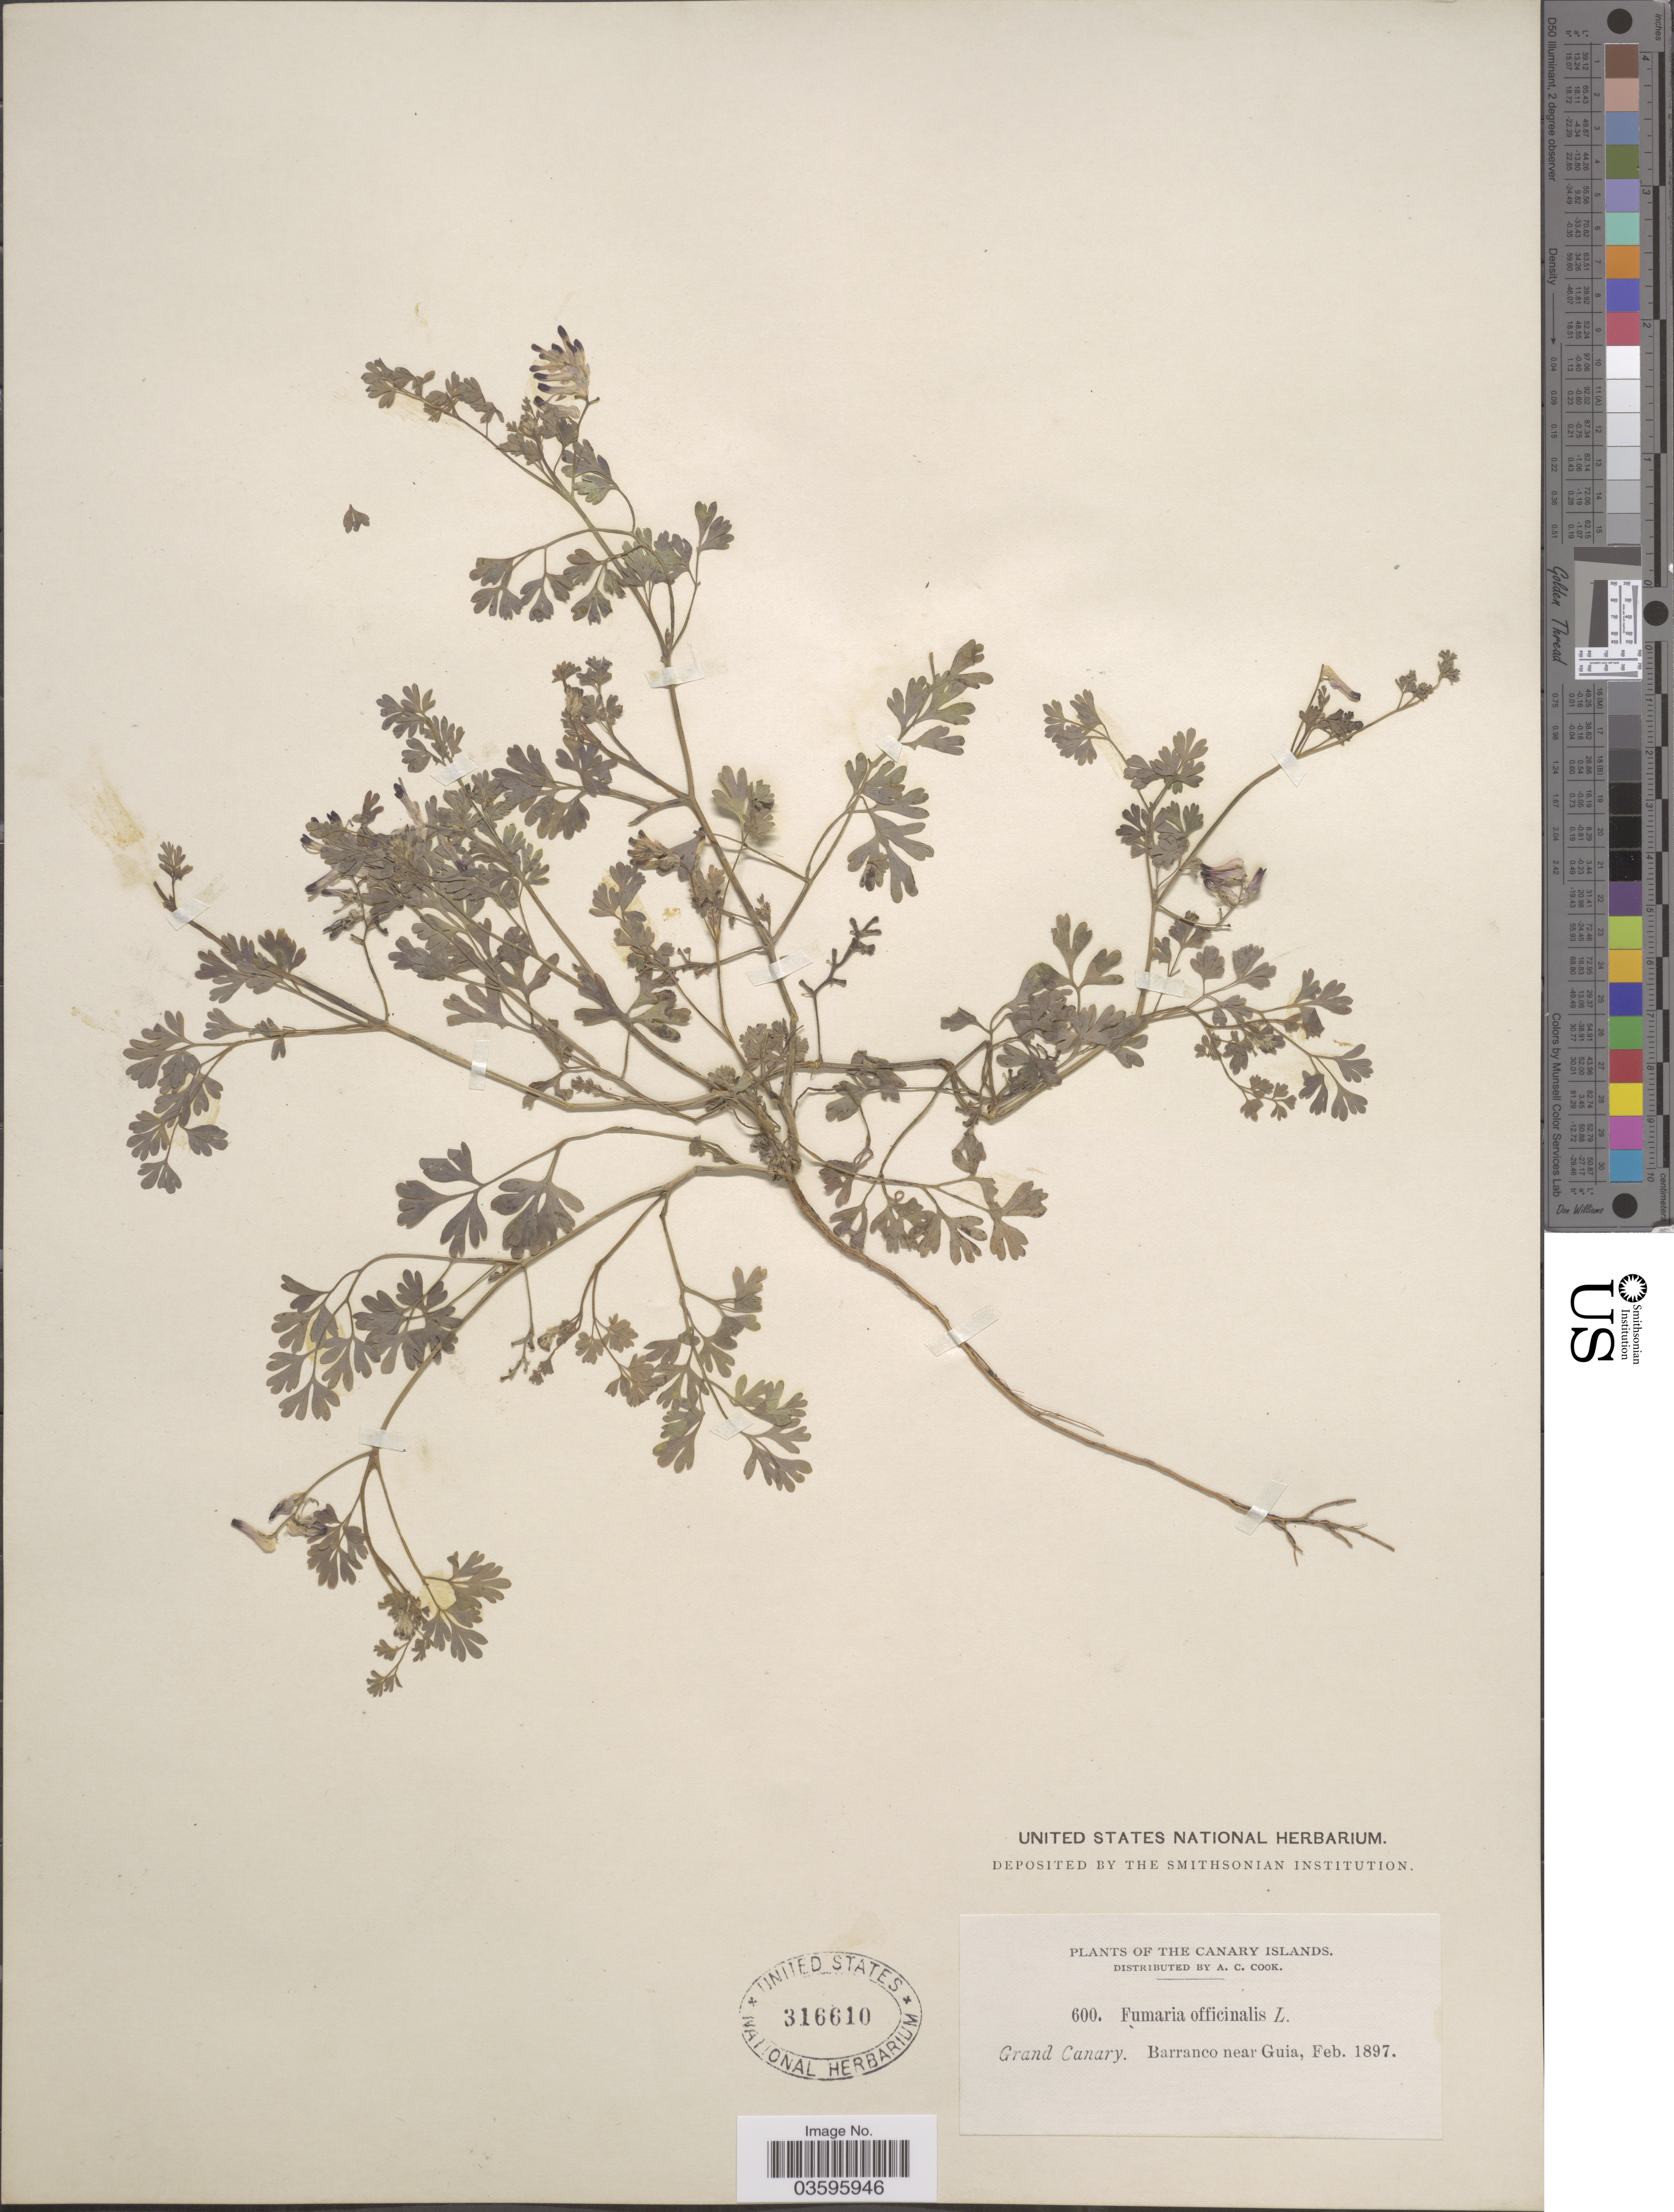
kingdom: Plantae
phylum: Tracheophyta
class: Magnoliopsida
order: Ranunculales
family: Papaveraceae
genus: Fumaria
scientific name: Fumaria officinalis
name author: L.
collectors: A. Cook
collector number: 600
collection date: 1897-02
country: Spain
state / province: Canarias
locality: The Canary Islands. Grand Canary. Barranco near Guia.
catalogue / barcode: US 316610